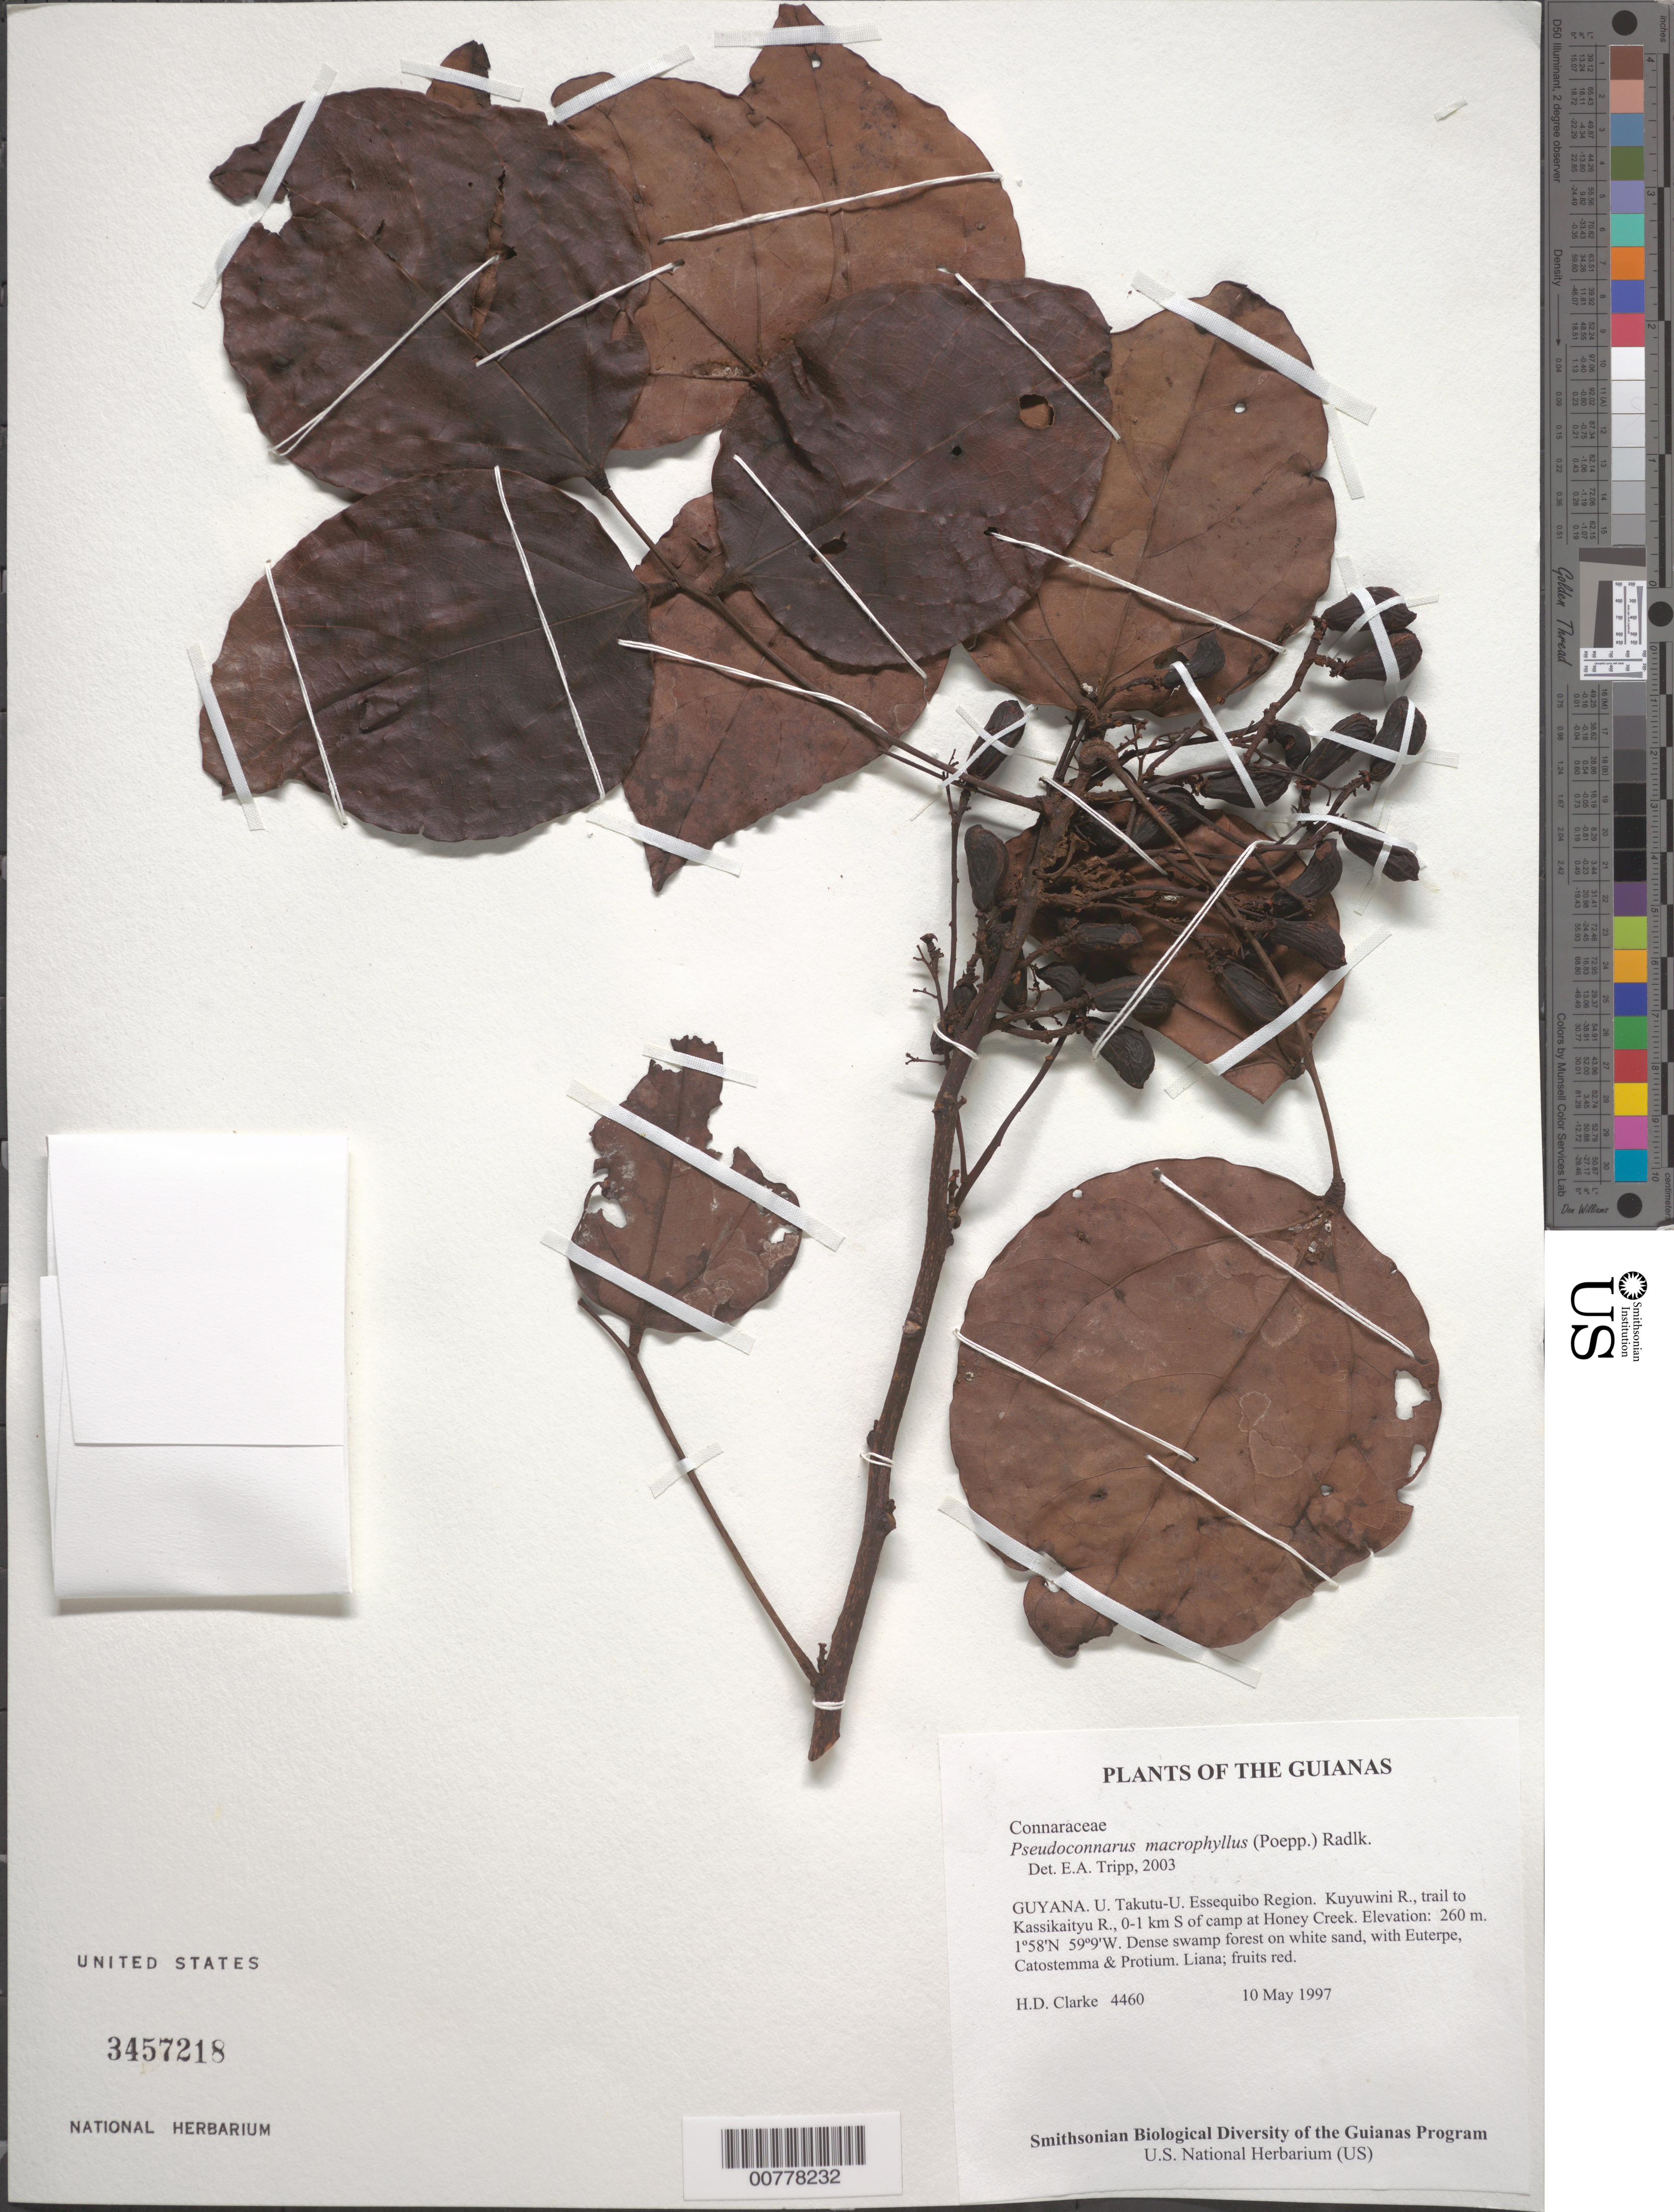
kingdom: Plantae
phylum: Tracheophyta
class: Magnoliopsida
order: Oxalidales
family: Connaraceae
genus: Pseudoconnarus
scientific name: Pseudoconnarus macrophyllus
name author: (Poepp.) Radlk.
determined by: Tripp, Erin A.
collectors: H. D. Clarke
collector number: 4460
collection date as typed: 10 May 1997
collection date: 1997-05-10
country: Guyana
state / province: U. Takutu-U. Essequibo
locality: Kuyuwini R., trail to Kassikaityu R., 0-1 km S of camp at Honey Creek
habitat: Dense swamp forest on white sand, with Euterpe, Catostemma & Protium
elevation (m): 260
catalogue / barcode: US 3457218